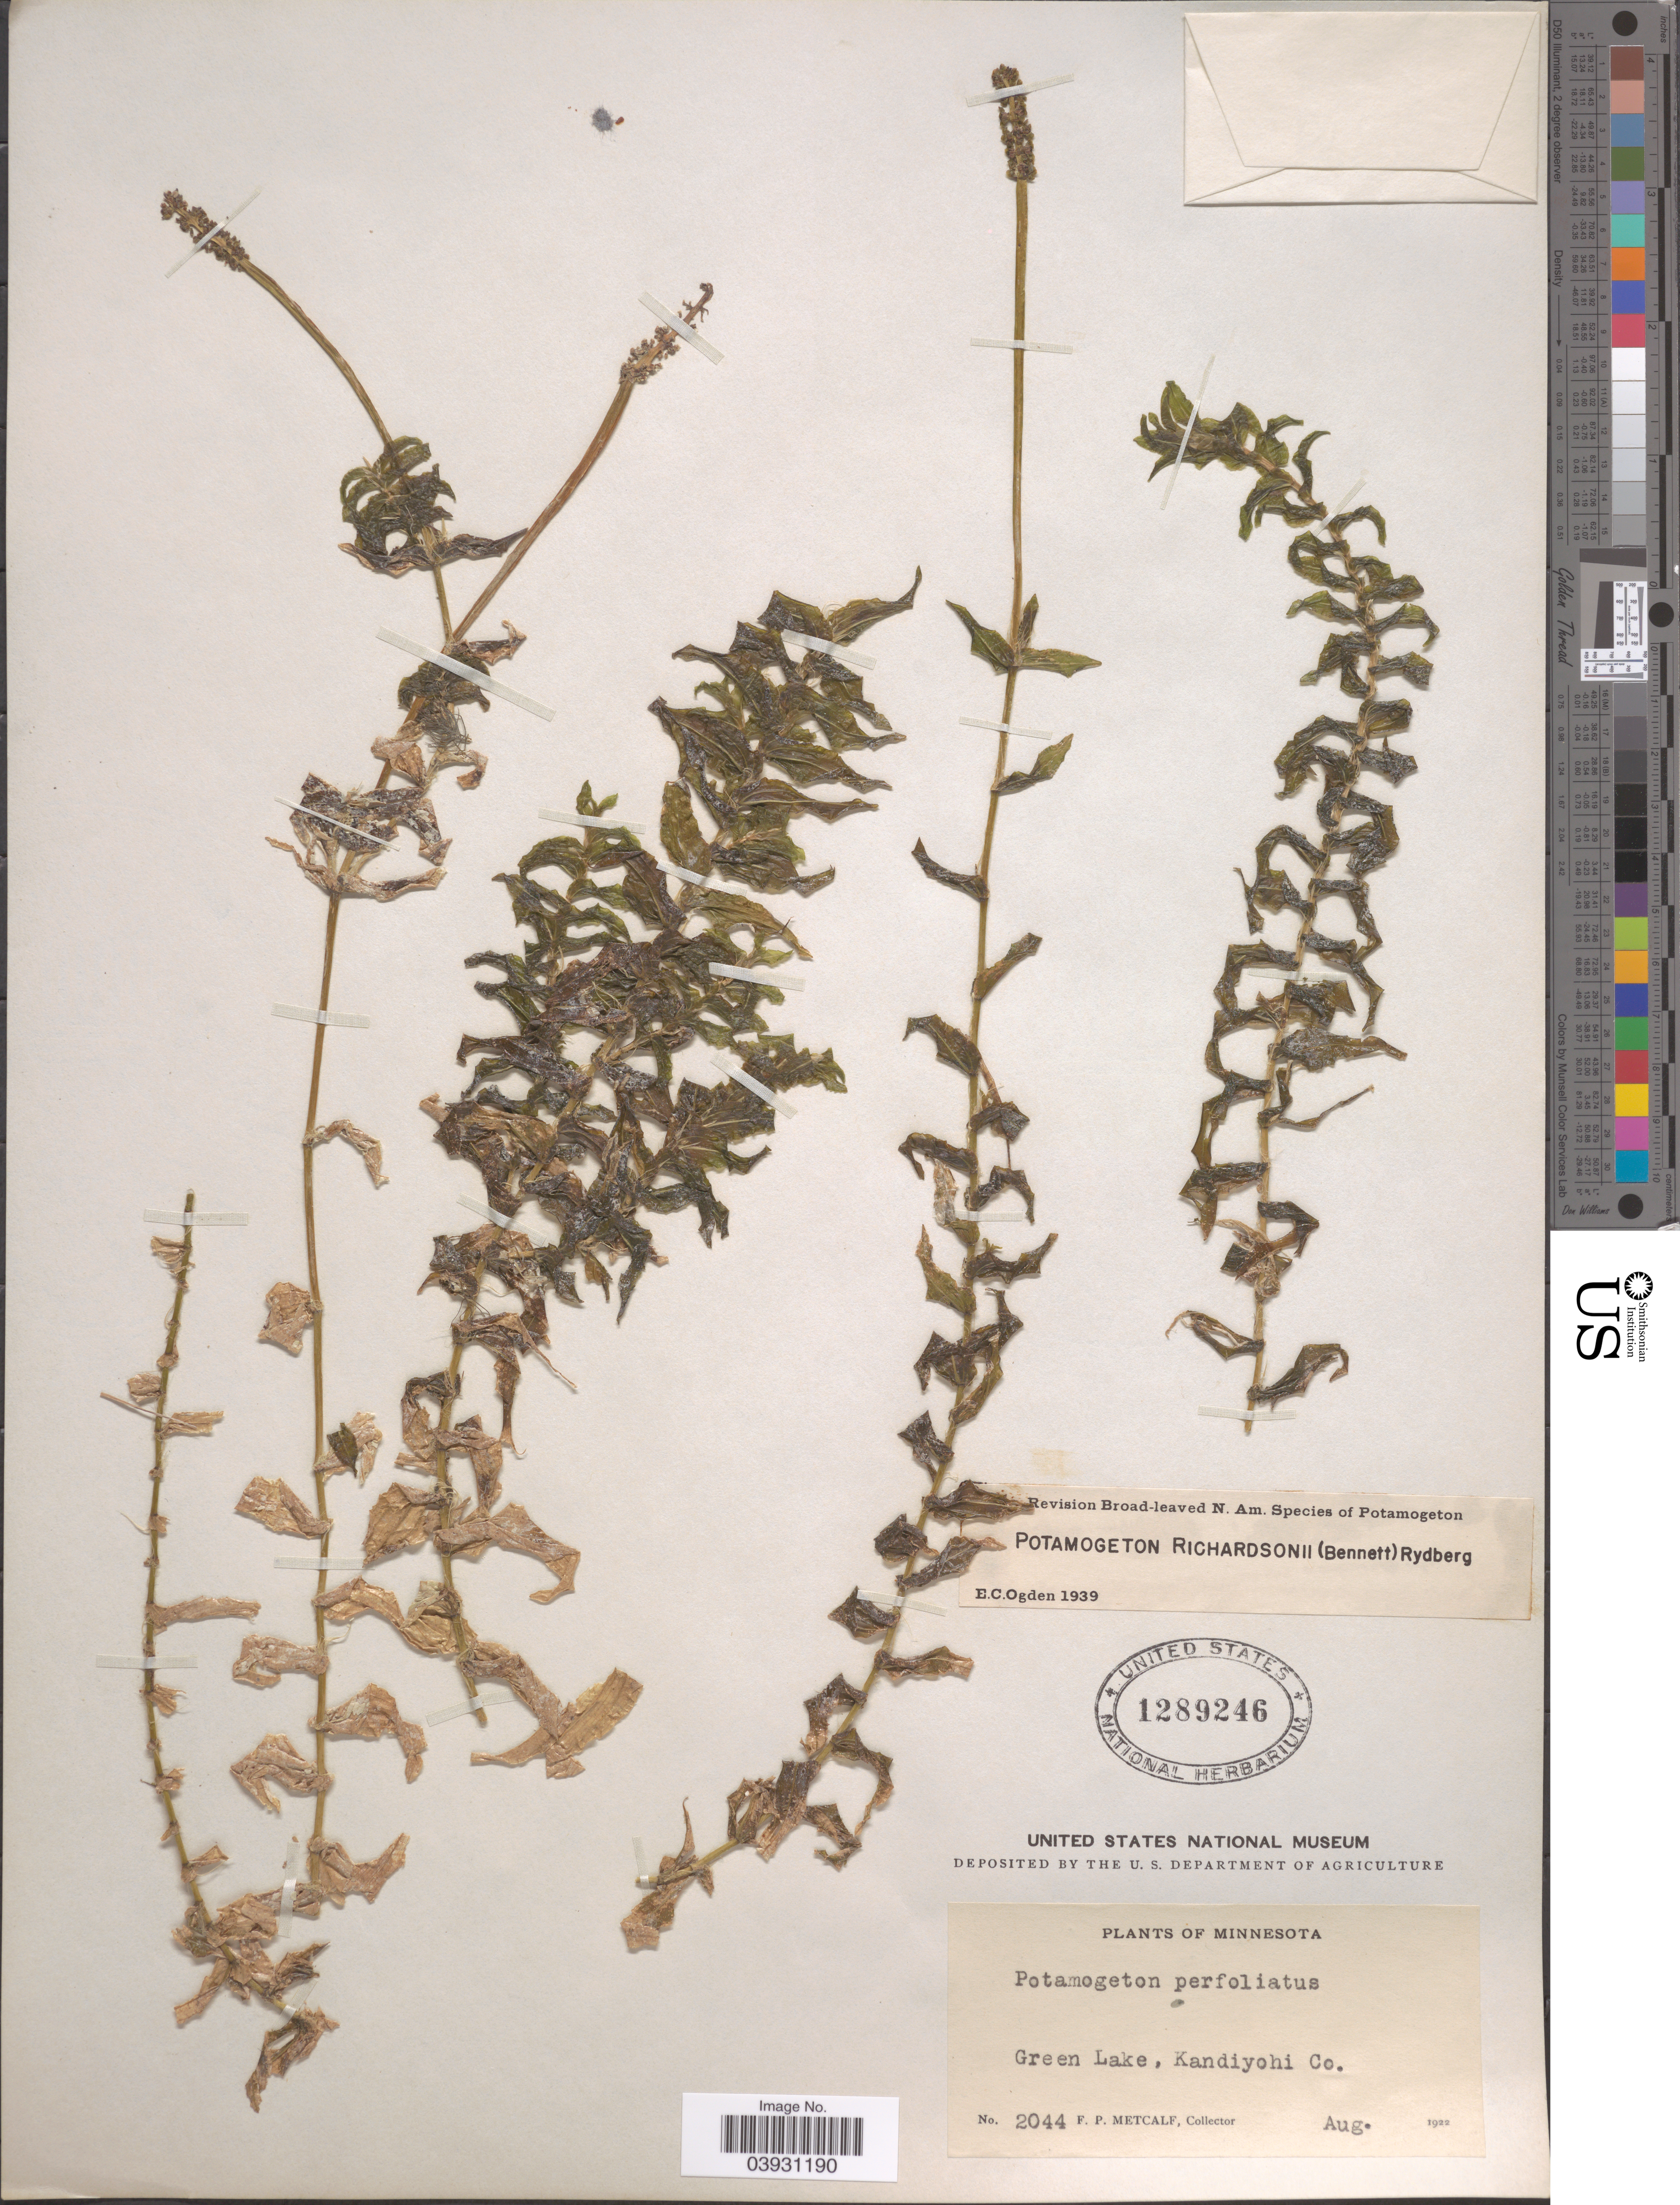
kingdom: Plantae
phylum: Tracheophyta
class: Liliopsida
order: Alismatales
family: Potamogetonaceae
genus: Potamogeton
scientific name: Potamogeton richardsonii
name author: (A.W. Benn.) Rydb.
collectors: F. Metcalf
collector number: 2044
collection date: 1922-08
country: United States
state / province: Minnesota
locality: Green Lake, Kandiyohi Co.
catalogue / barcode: US 1289246